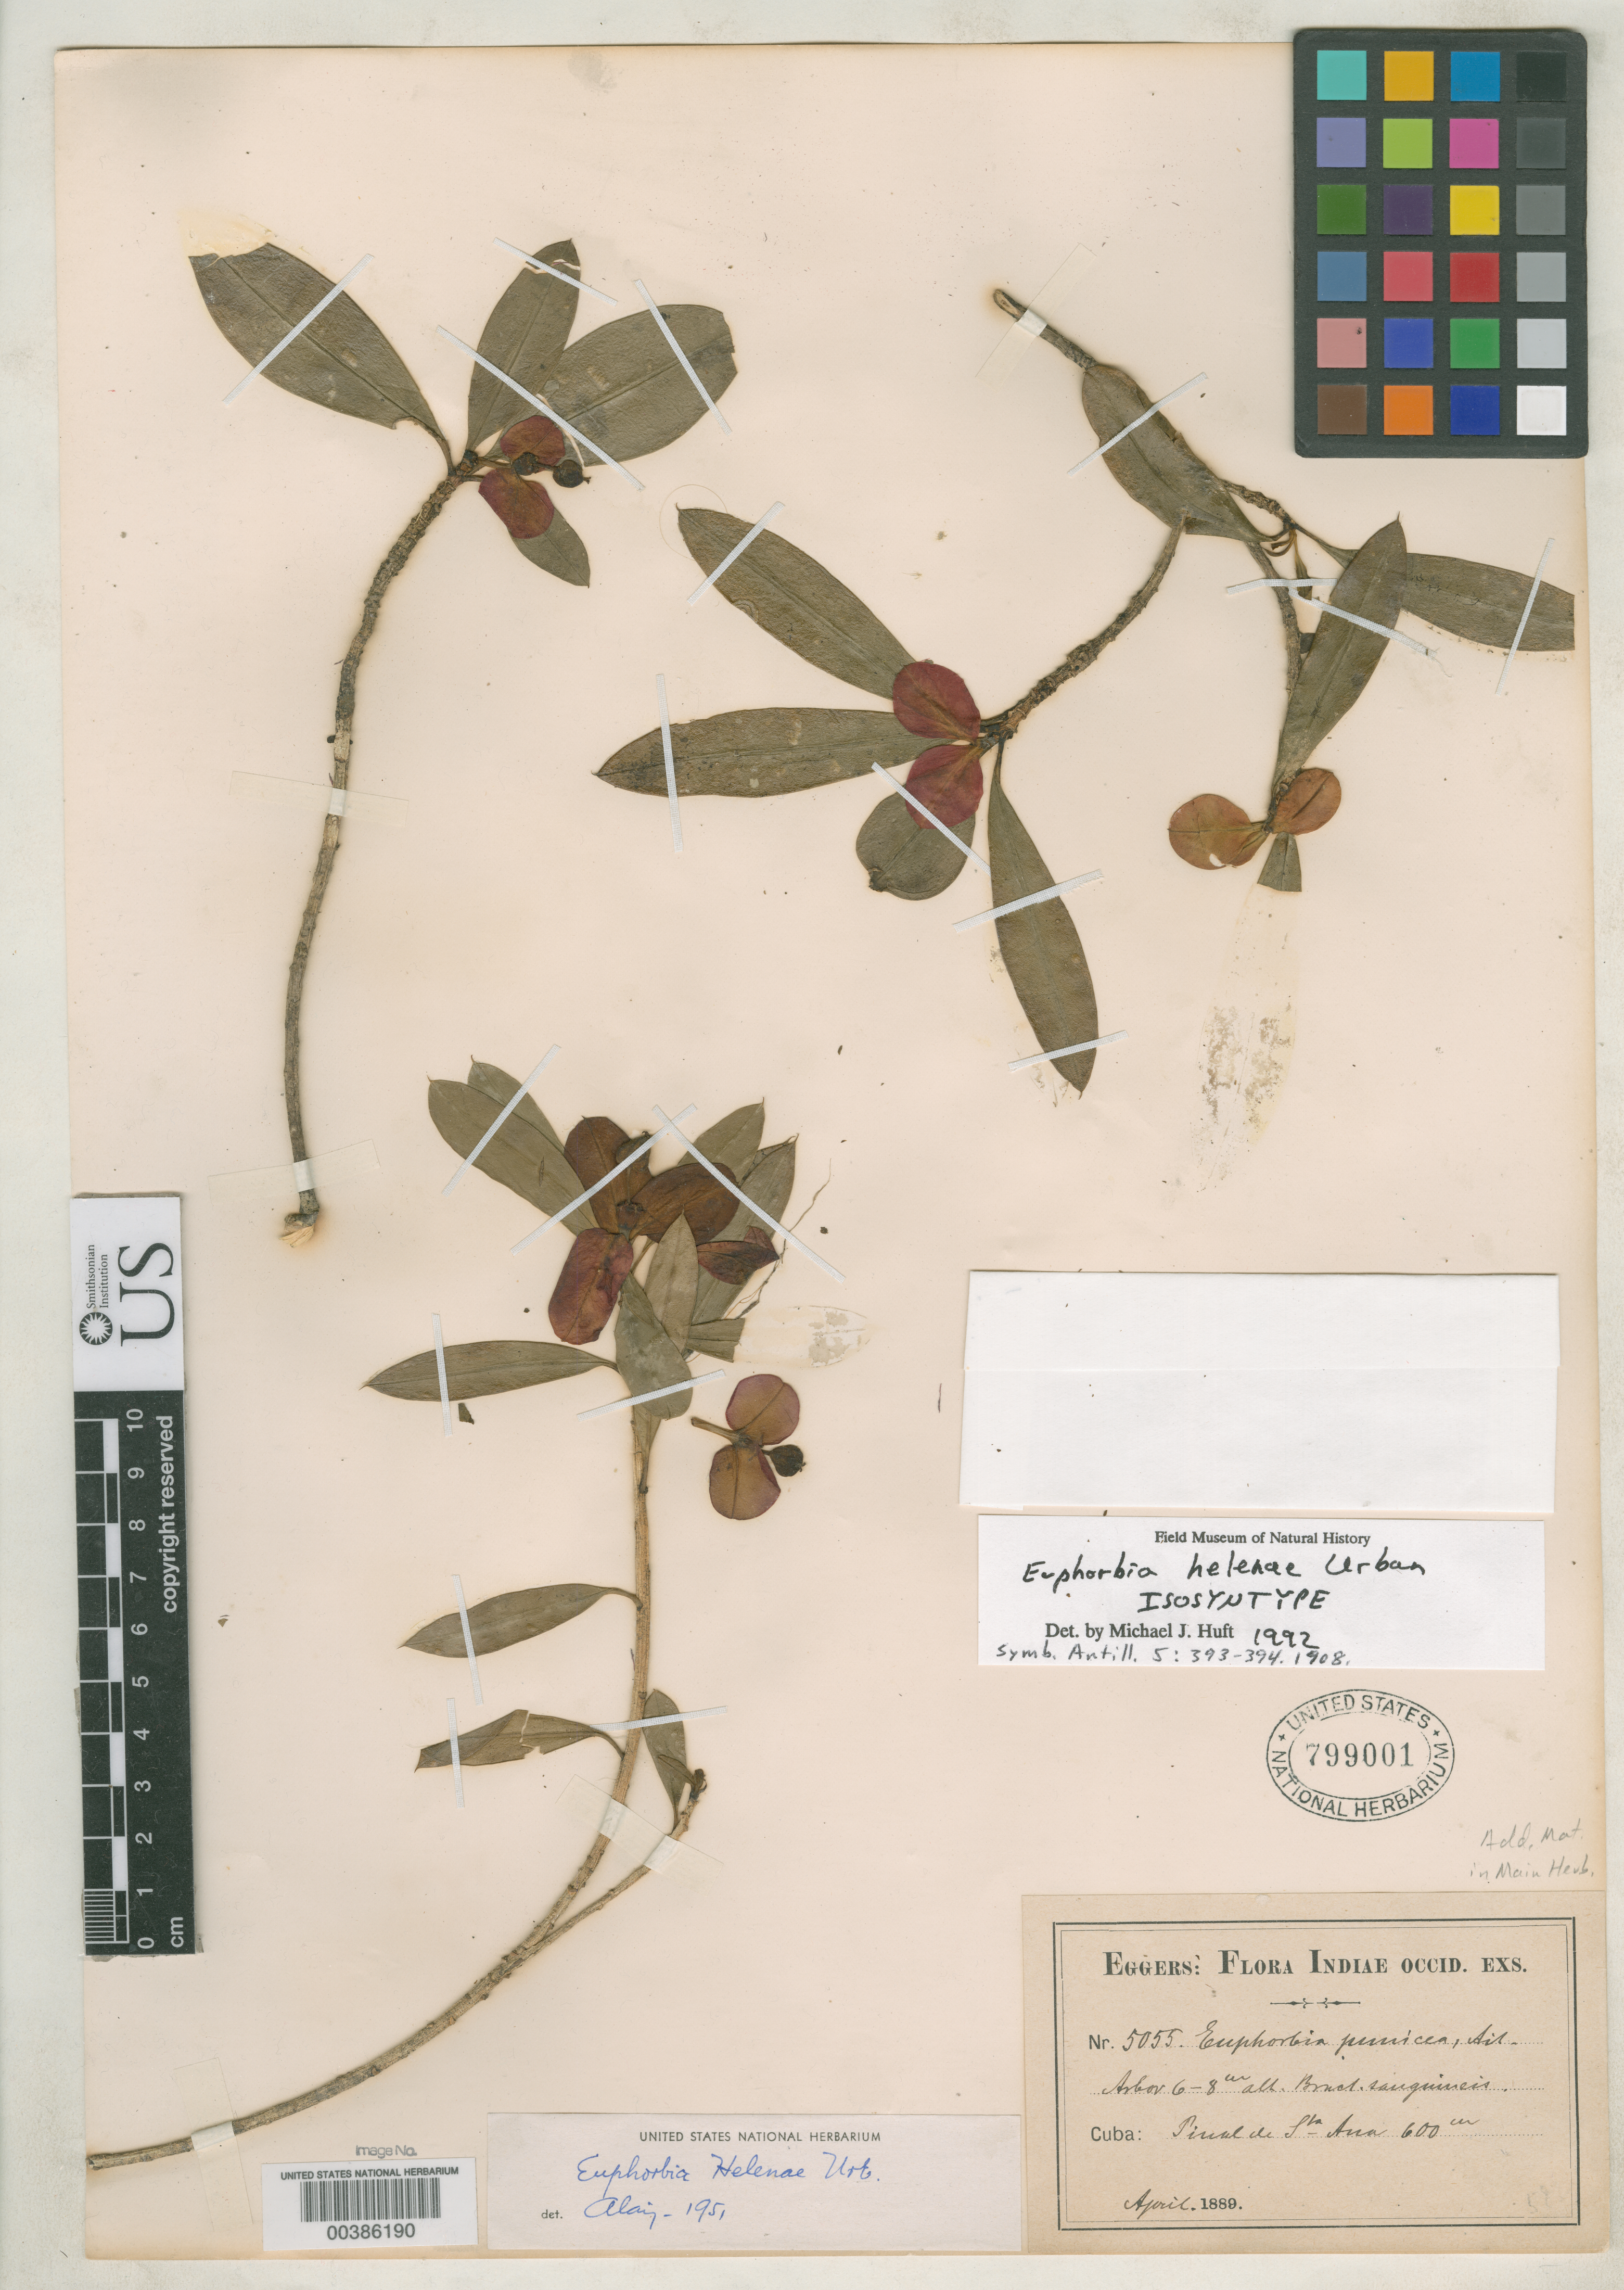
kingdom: Plantae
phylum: Tracheophyta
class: Magnoliopsida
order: Malpighiales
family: Euphorbiaceae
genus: Euphorbia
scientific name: Euphorbia helenae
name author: Urb.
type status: Isosyntype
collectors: H. F. A. von Eggers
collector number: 5055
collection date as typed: Apr 1889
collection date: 1889-04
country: Cuba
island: Greater Antilles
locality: Pinal de Sta. Ana.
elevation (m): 600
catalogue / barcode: US 799001